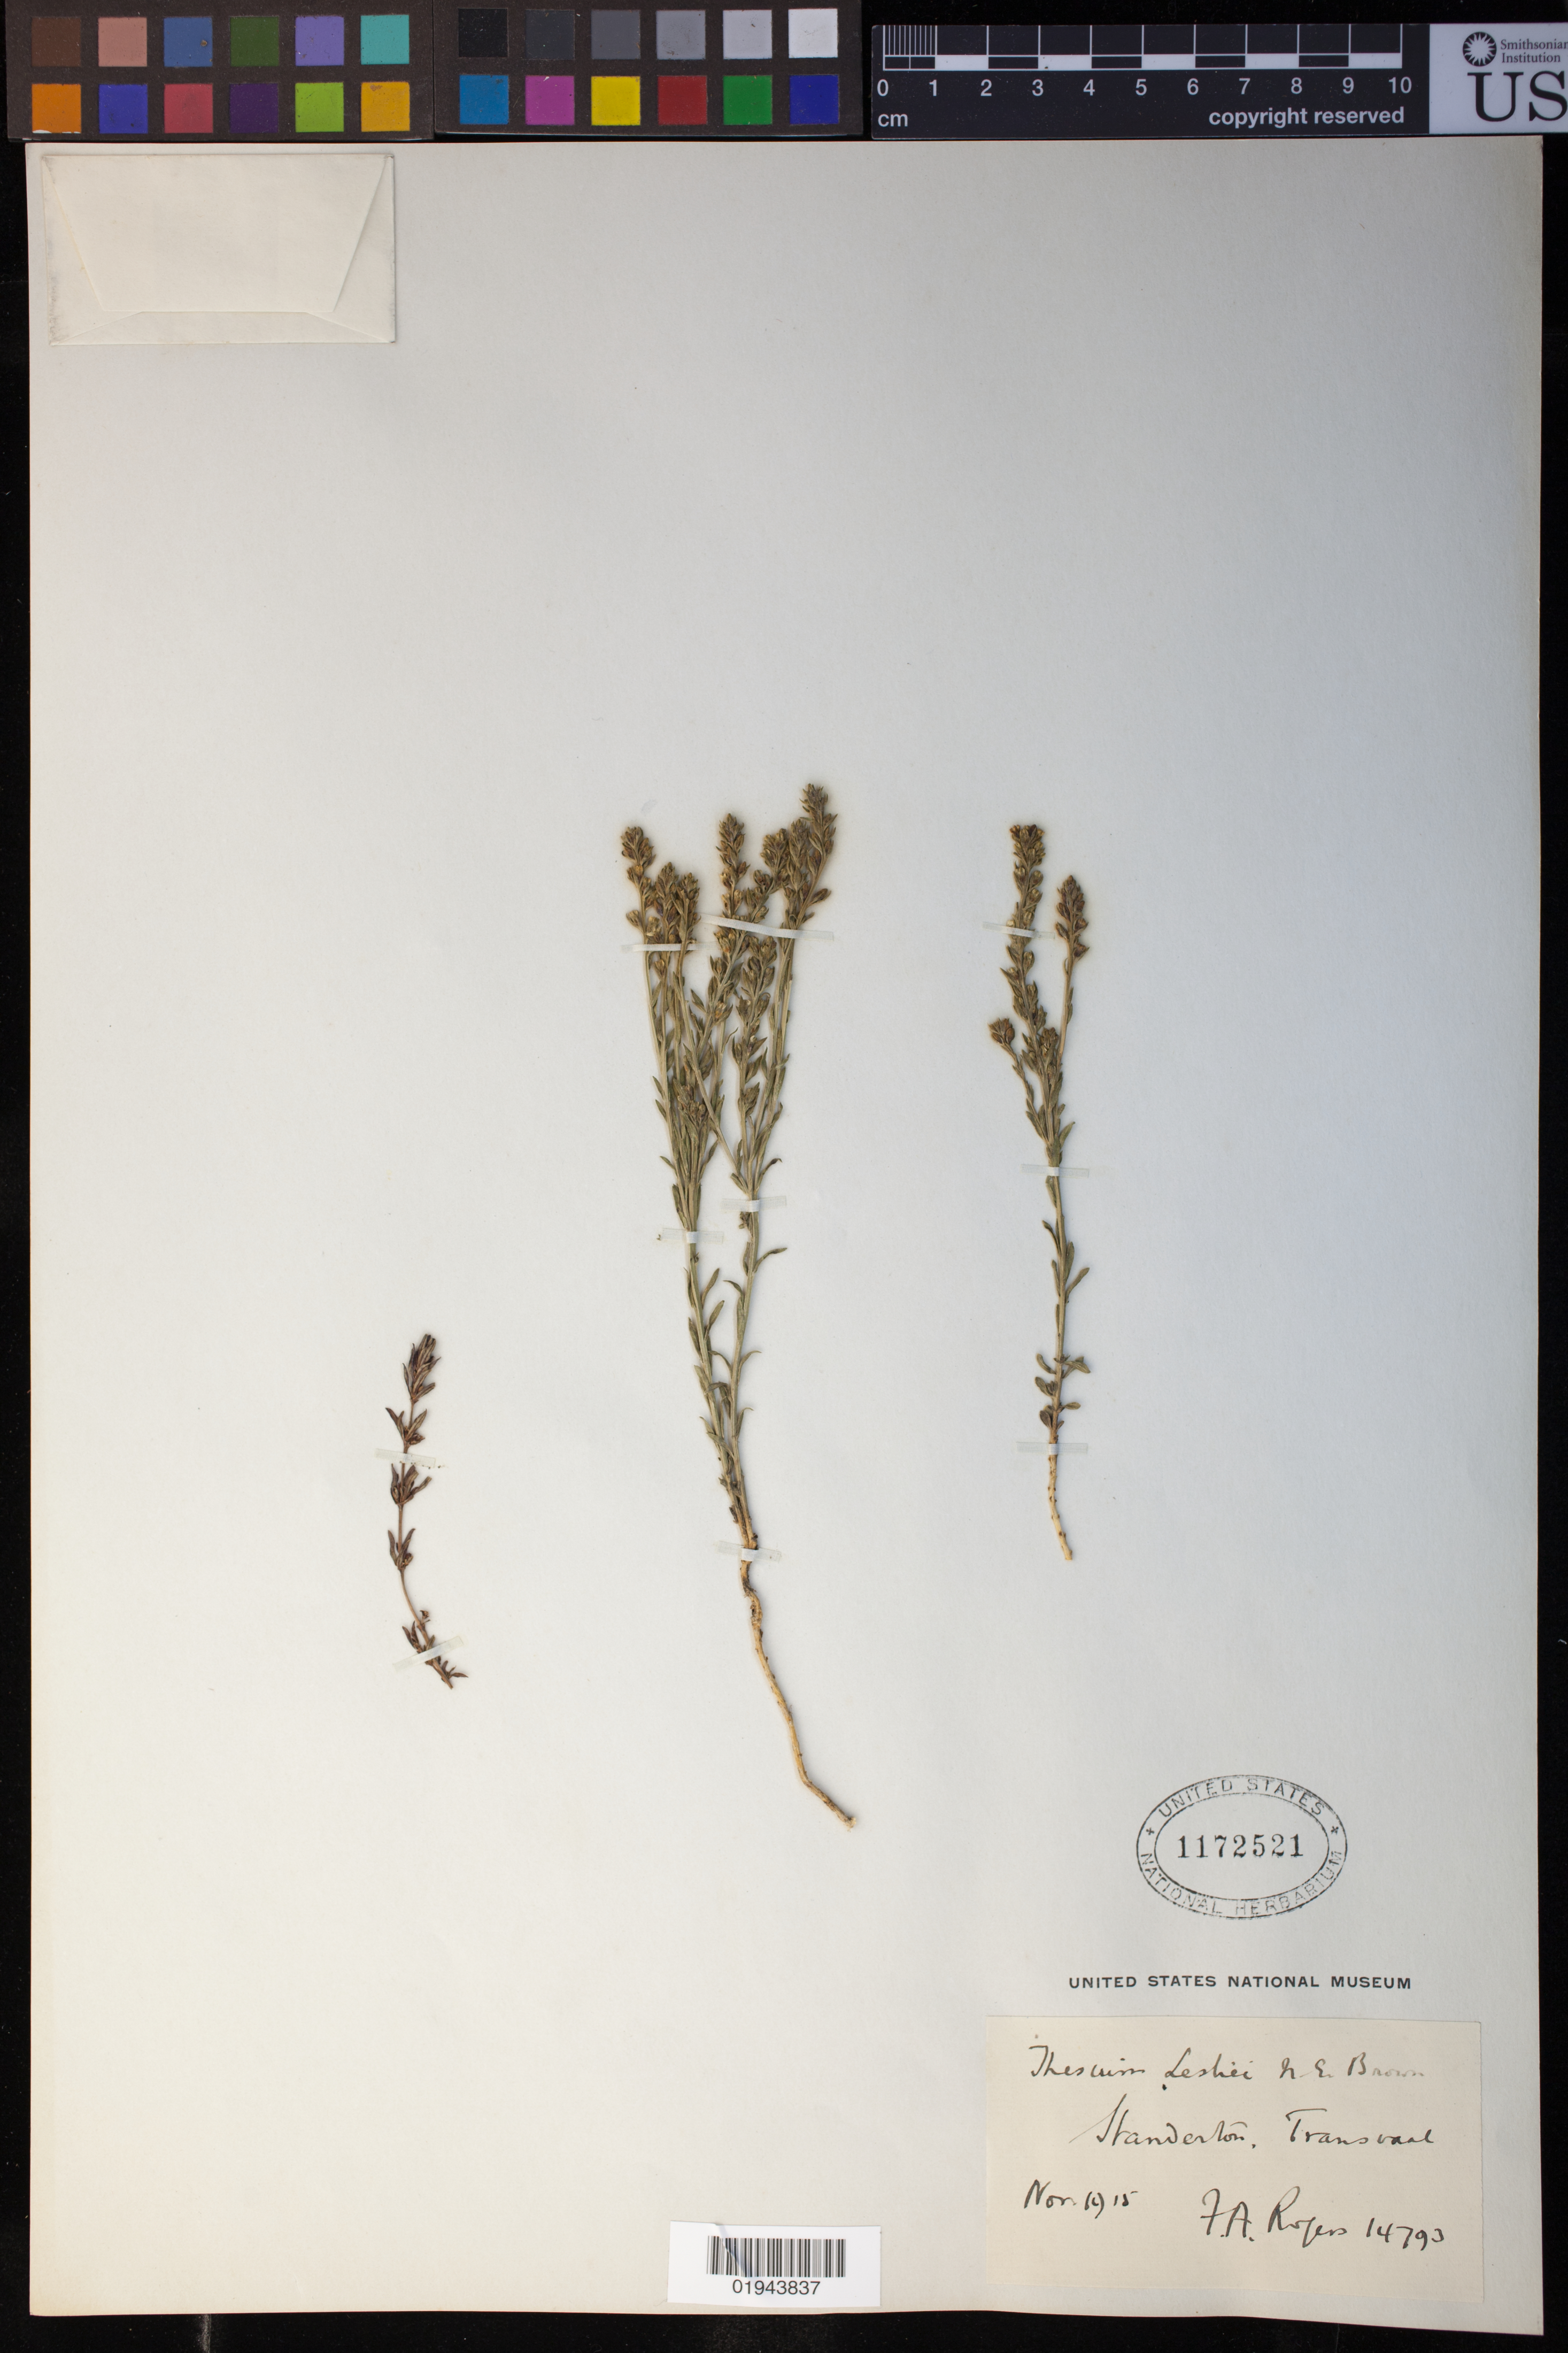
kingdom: Plantae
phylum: Tracheophyta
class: Magnoliopsida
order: Santalales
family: Thesiaceae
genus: Thesium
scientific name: Thesium lesliei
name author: N.E. Br.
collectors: F. A. Rogers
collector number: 14793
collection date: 1915-11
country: South Africa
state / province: Mpumalanga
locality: Standerton, Transvaal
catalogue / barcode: US 1172521